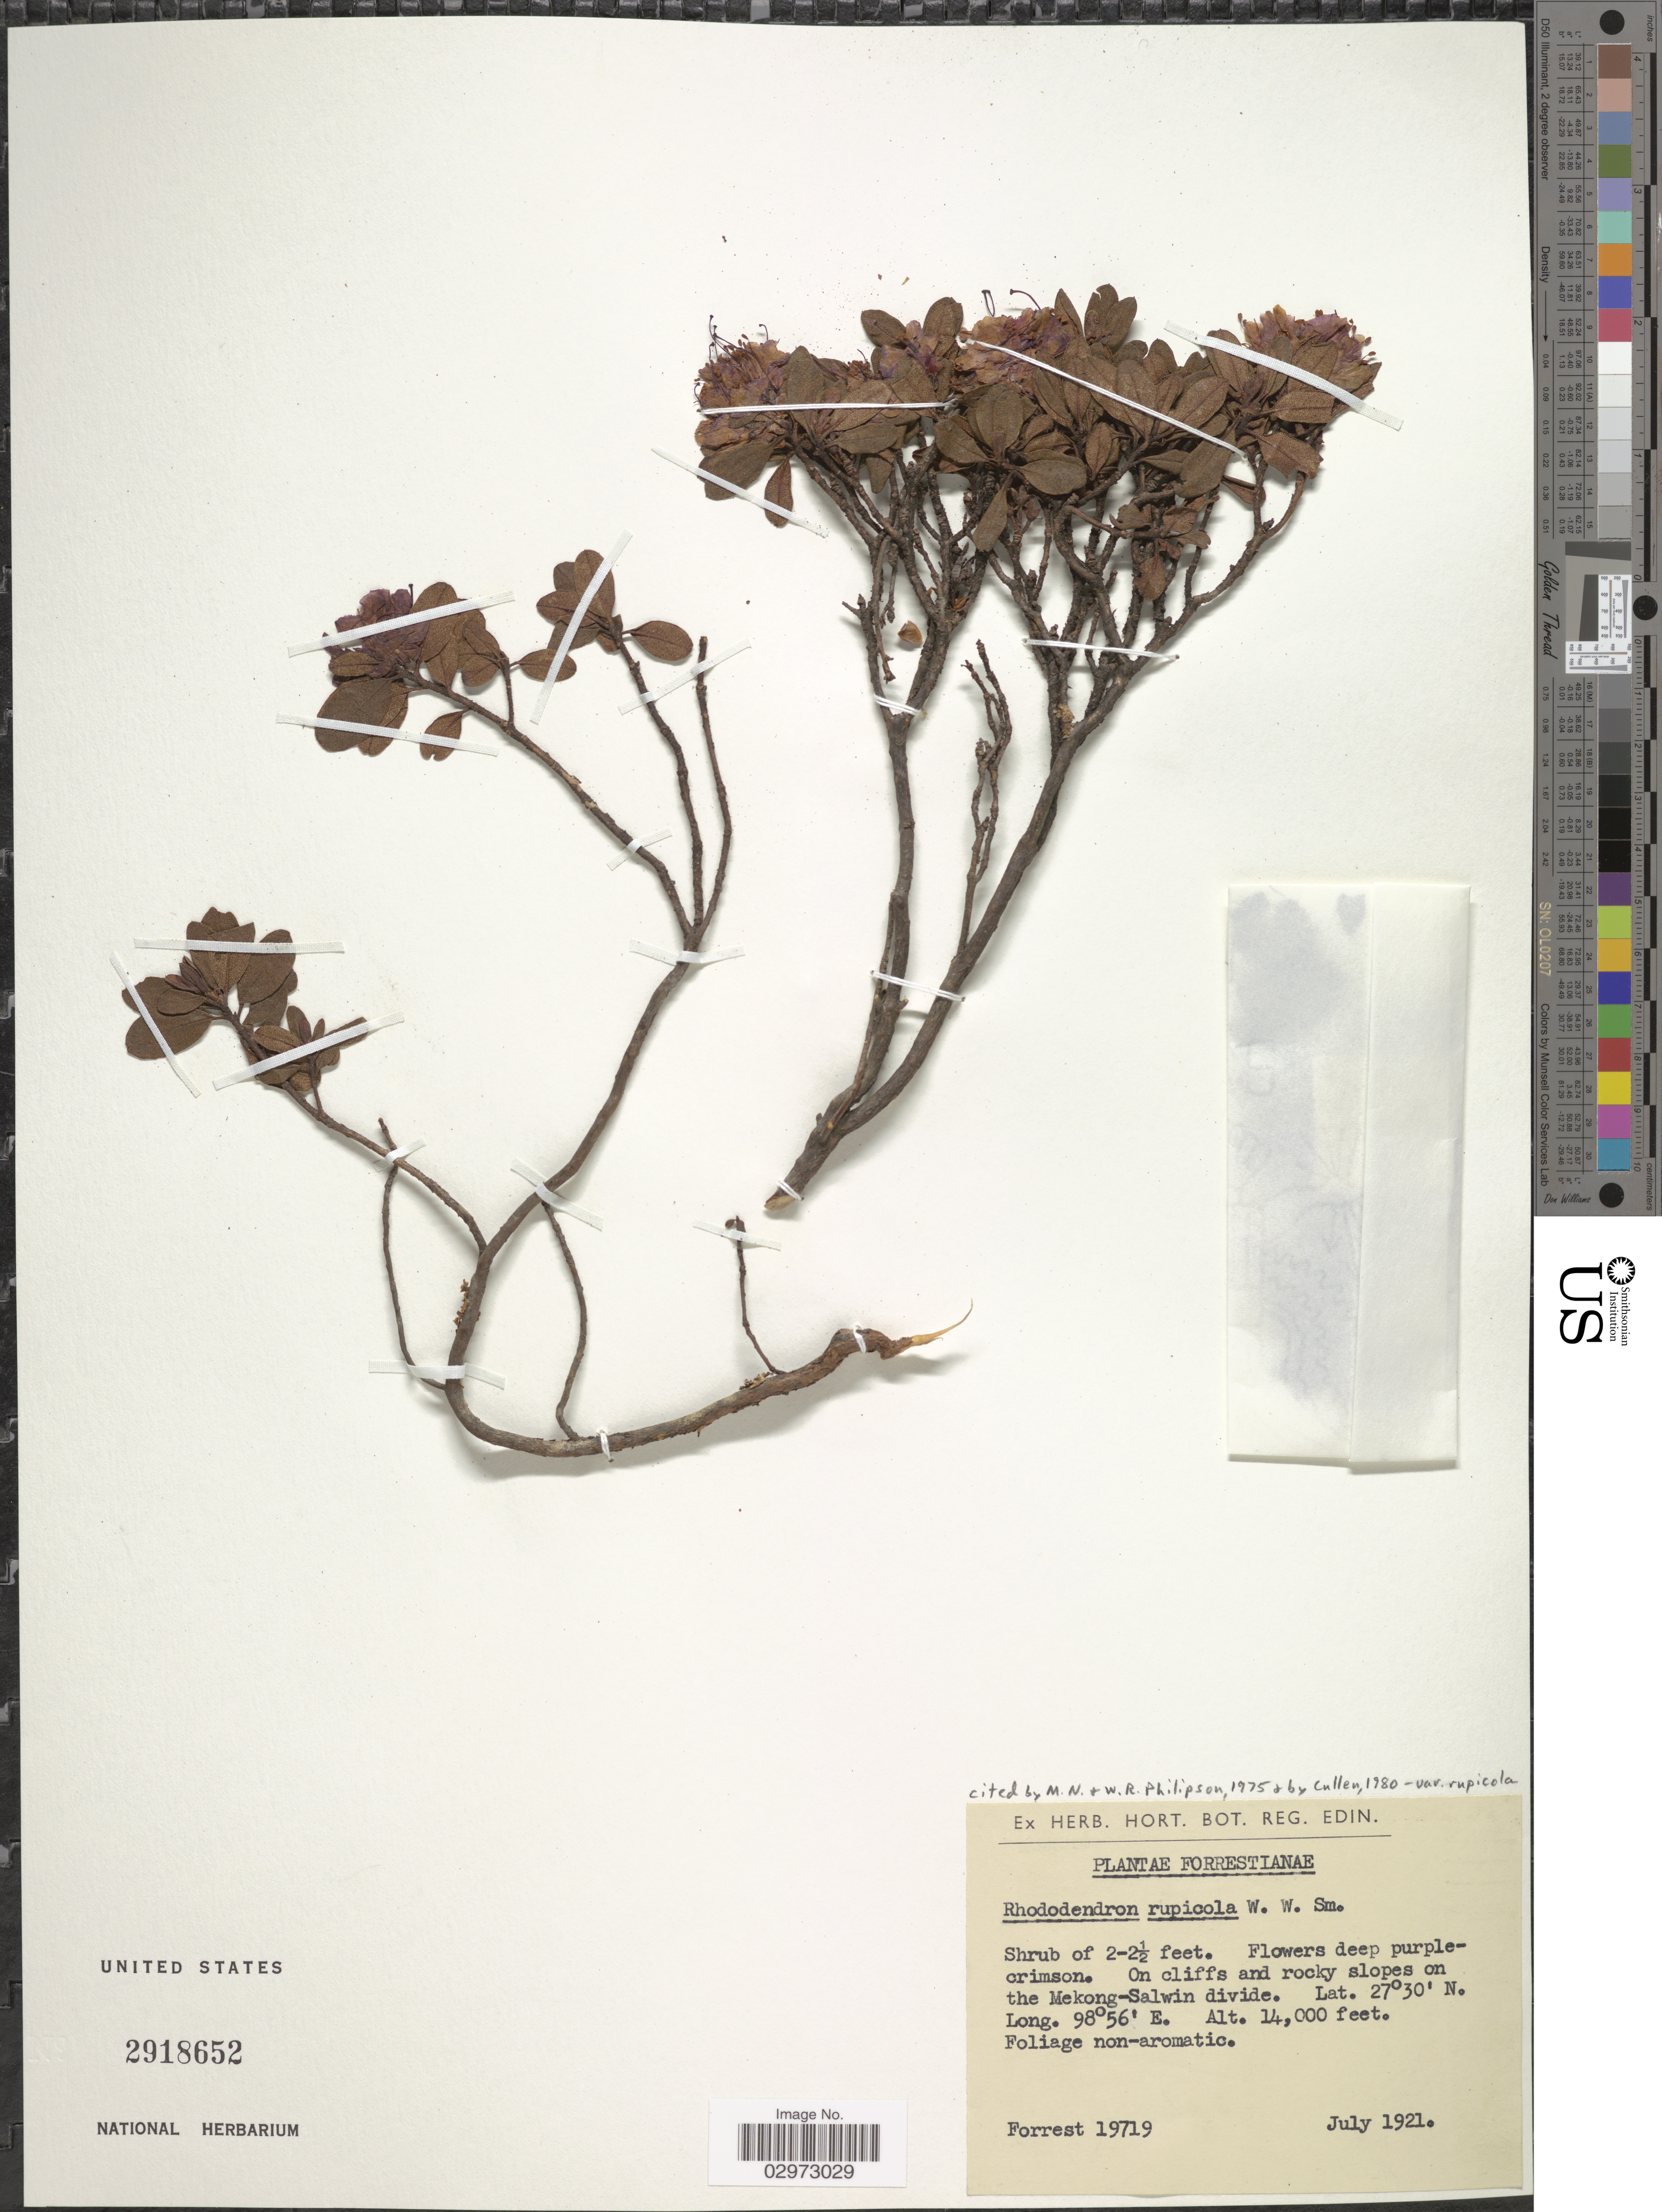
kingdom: Plantae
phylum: Tracheophyta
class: Magnoliopsida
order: Ericales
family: Ericaceae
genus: Rhododendron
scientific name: Rhododendron rupicola var. rupicola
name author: W.W. Sm.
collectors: -. Forrest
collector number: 19719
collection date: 1921-07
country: China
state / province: Yunnan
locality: On cliffs and rocky slopes on the Mekong-Salwin divide.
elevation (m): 4267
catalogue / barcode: US 2918652